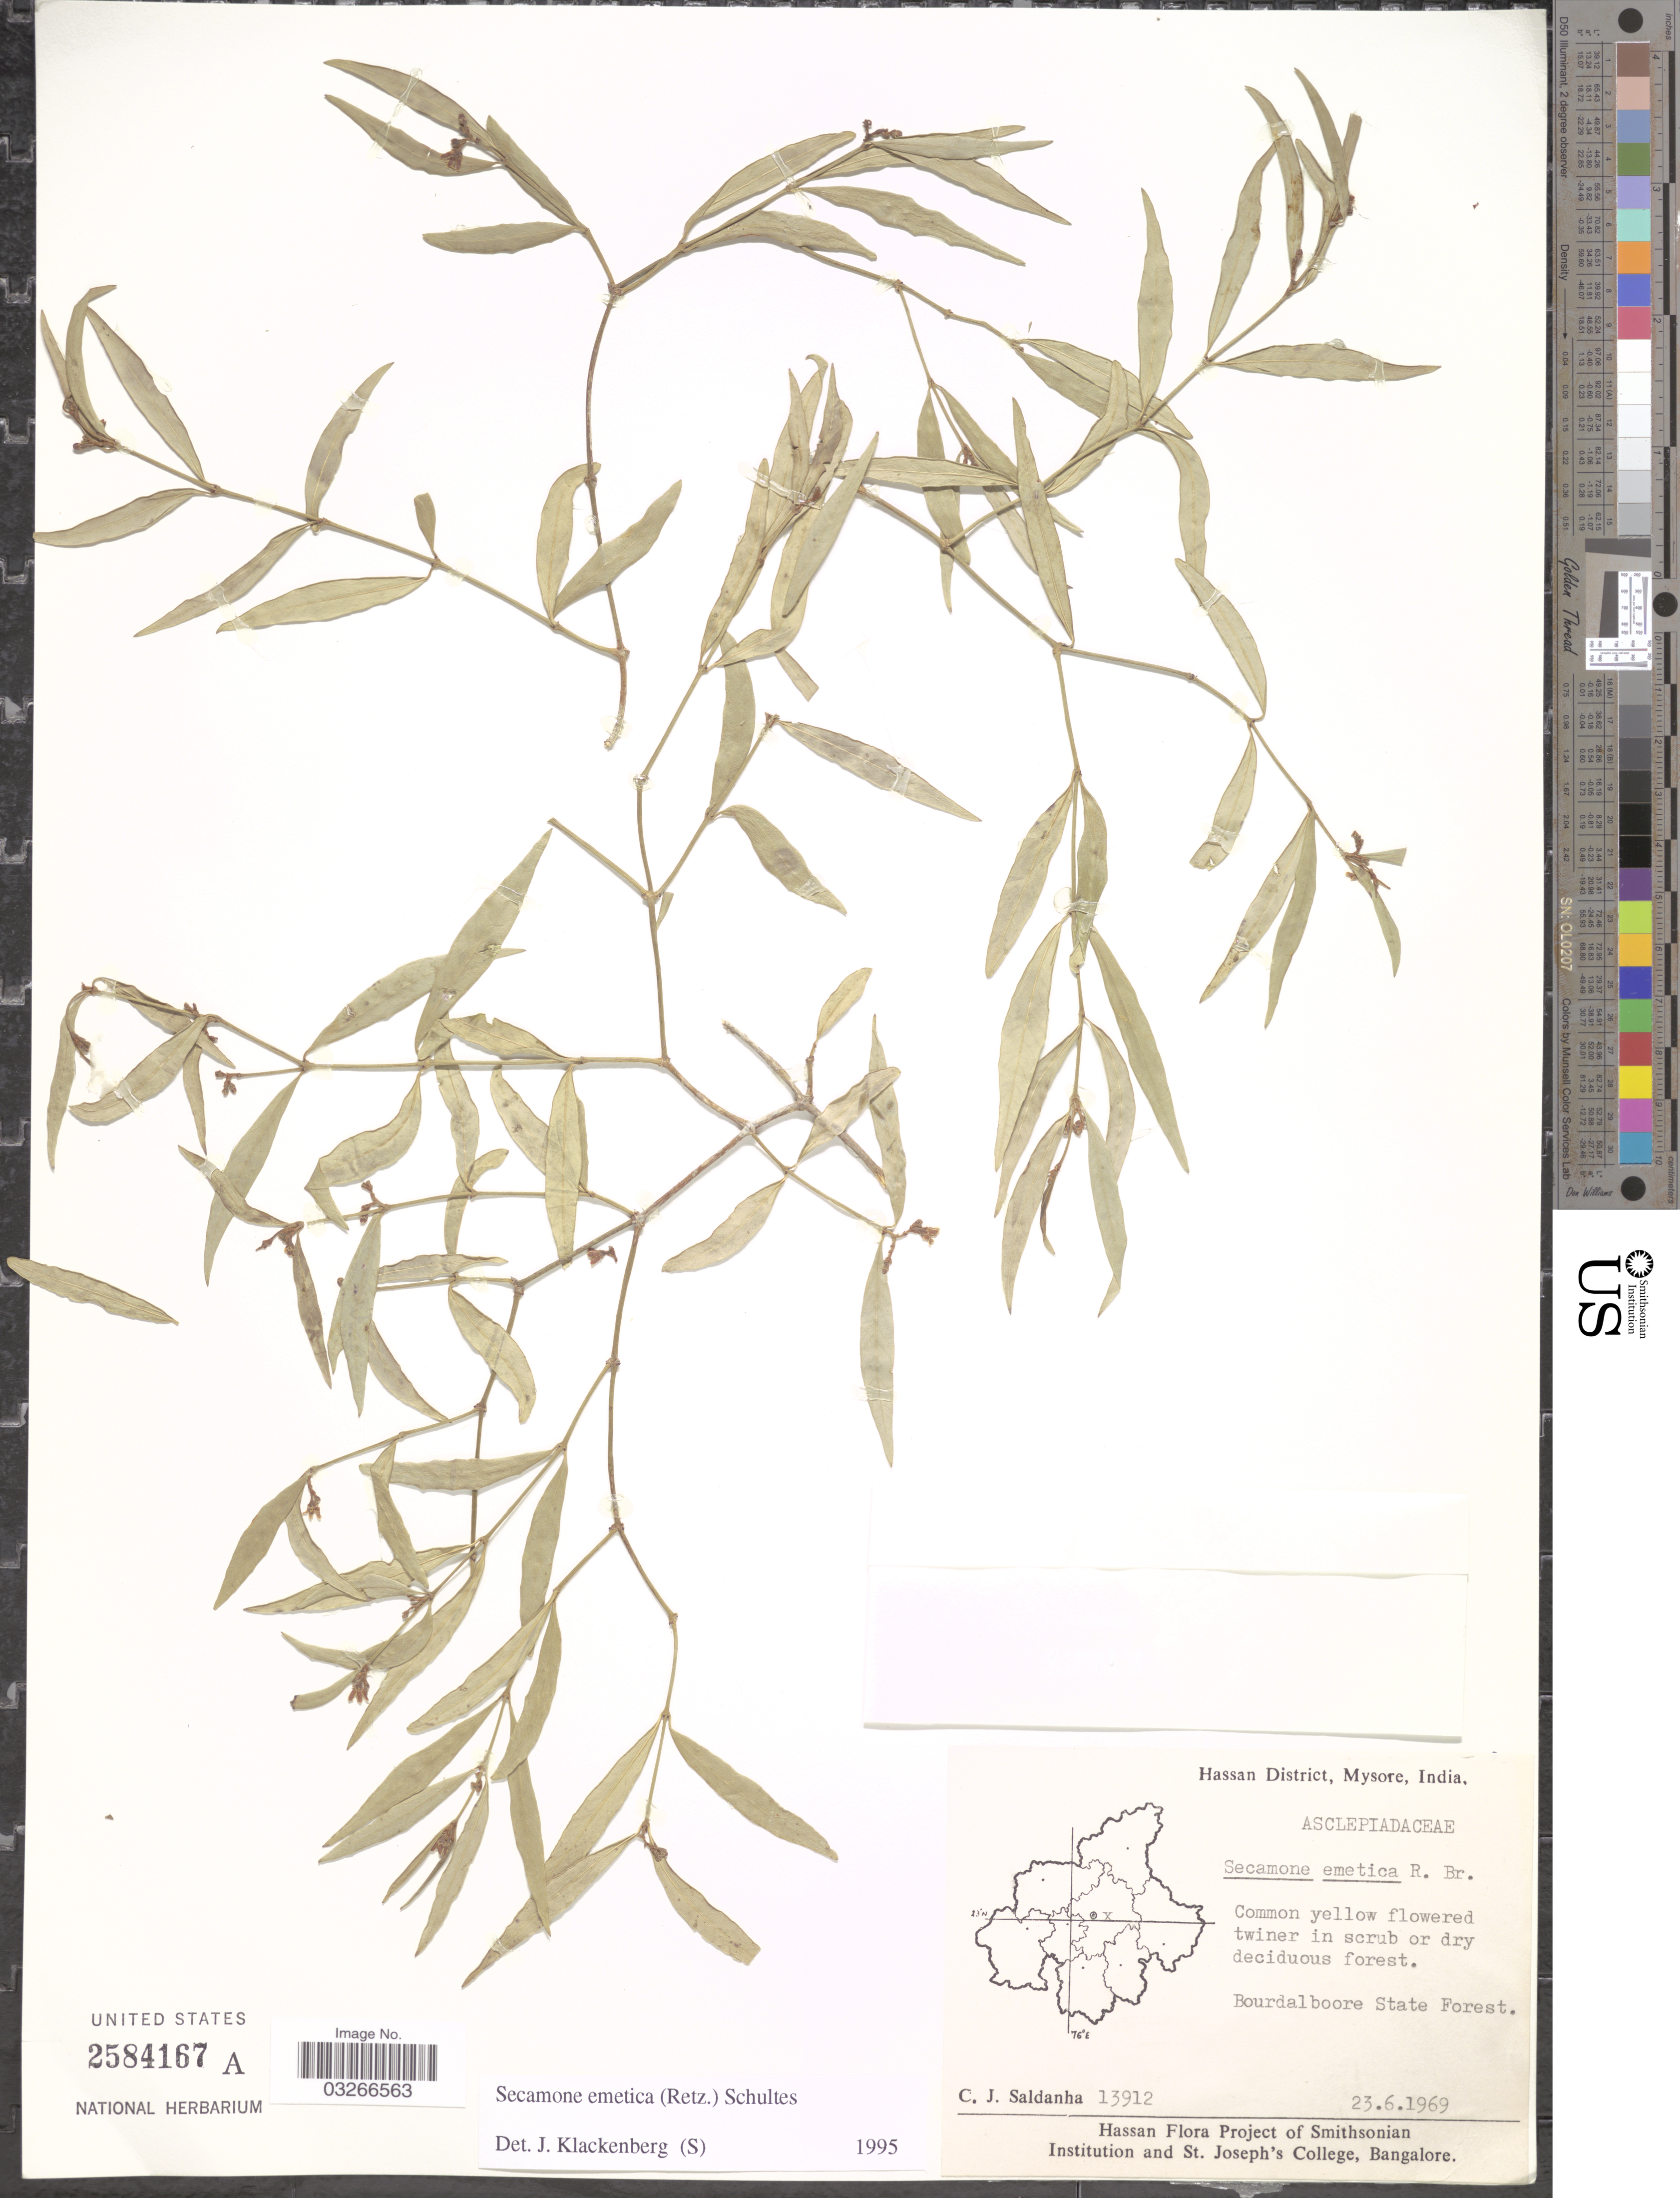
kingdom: Plantae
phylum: Tracheophyta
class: Magnoliopsida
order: Gentianales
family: Apocynaceae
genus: Secamone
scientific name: Secamone emetica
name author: (Retz.) R. Br. ex Schult.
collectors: C. J. Saldanha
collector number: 13912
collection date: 1969-06-23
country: India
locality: Hassan District, Mysore. Bourdalboore State Forest.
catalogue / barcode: US 2584167A